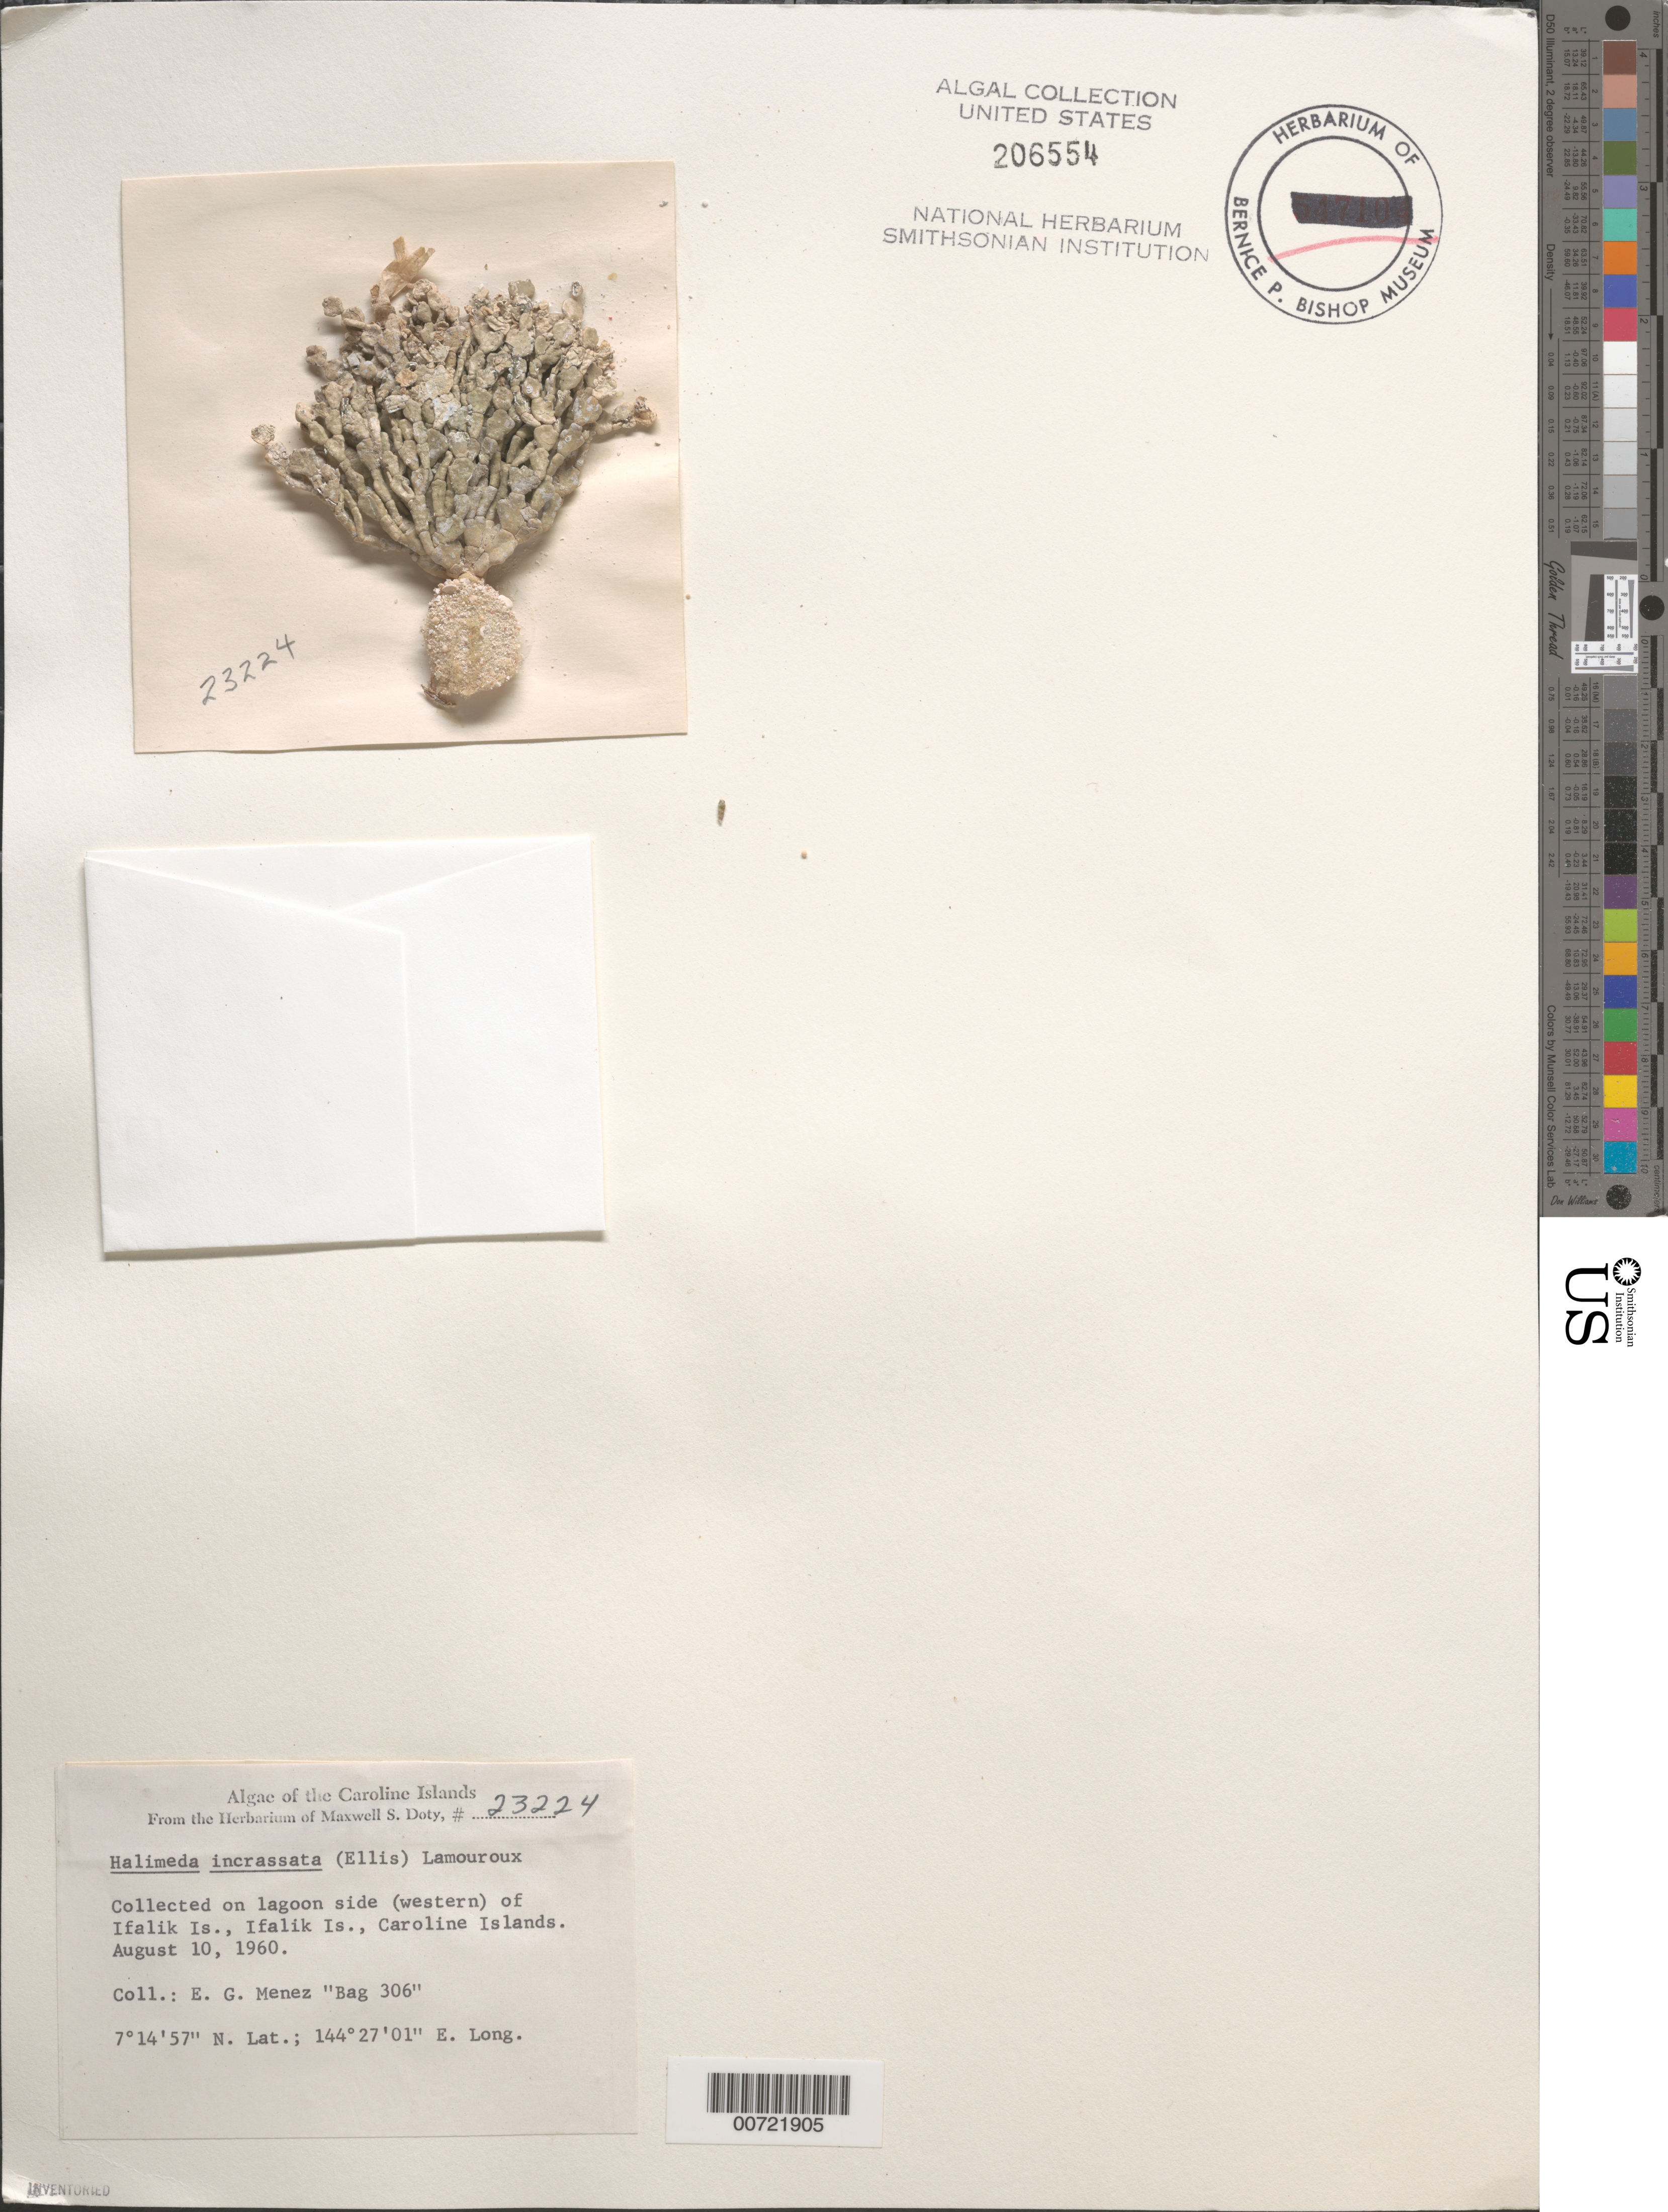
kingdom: Plantae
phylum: Chlorophyta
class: Ulvophyceae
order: Bryopsidales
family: Halimedaceae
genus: Halimeda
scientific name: Halimeda incrassata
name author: (J. Ellis) J.V.Lamouroux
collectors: Meñez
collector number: MSD 23224 & Bag 306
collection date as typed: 10 Aug 1960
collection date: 1960-08-10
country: Micronesia, Federated States of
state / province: Yap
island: Ifalik (Ifaluk) Atoll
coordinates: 7 14' 57" N, 144 27' 01" E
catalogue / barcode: US 206554